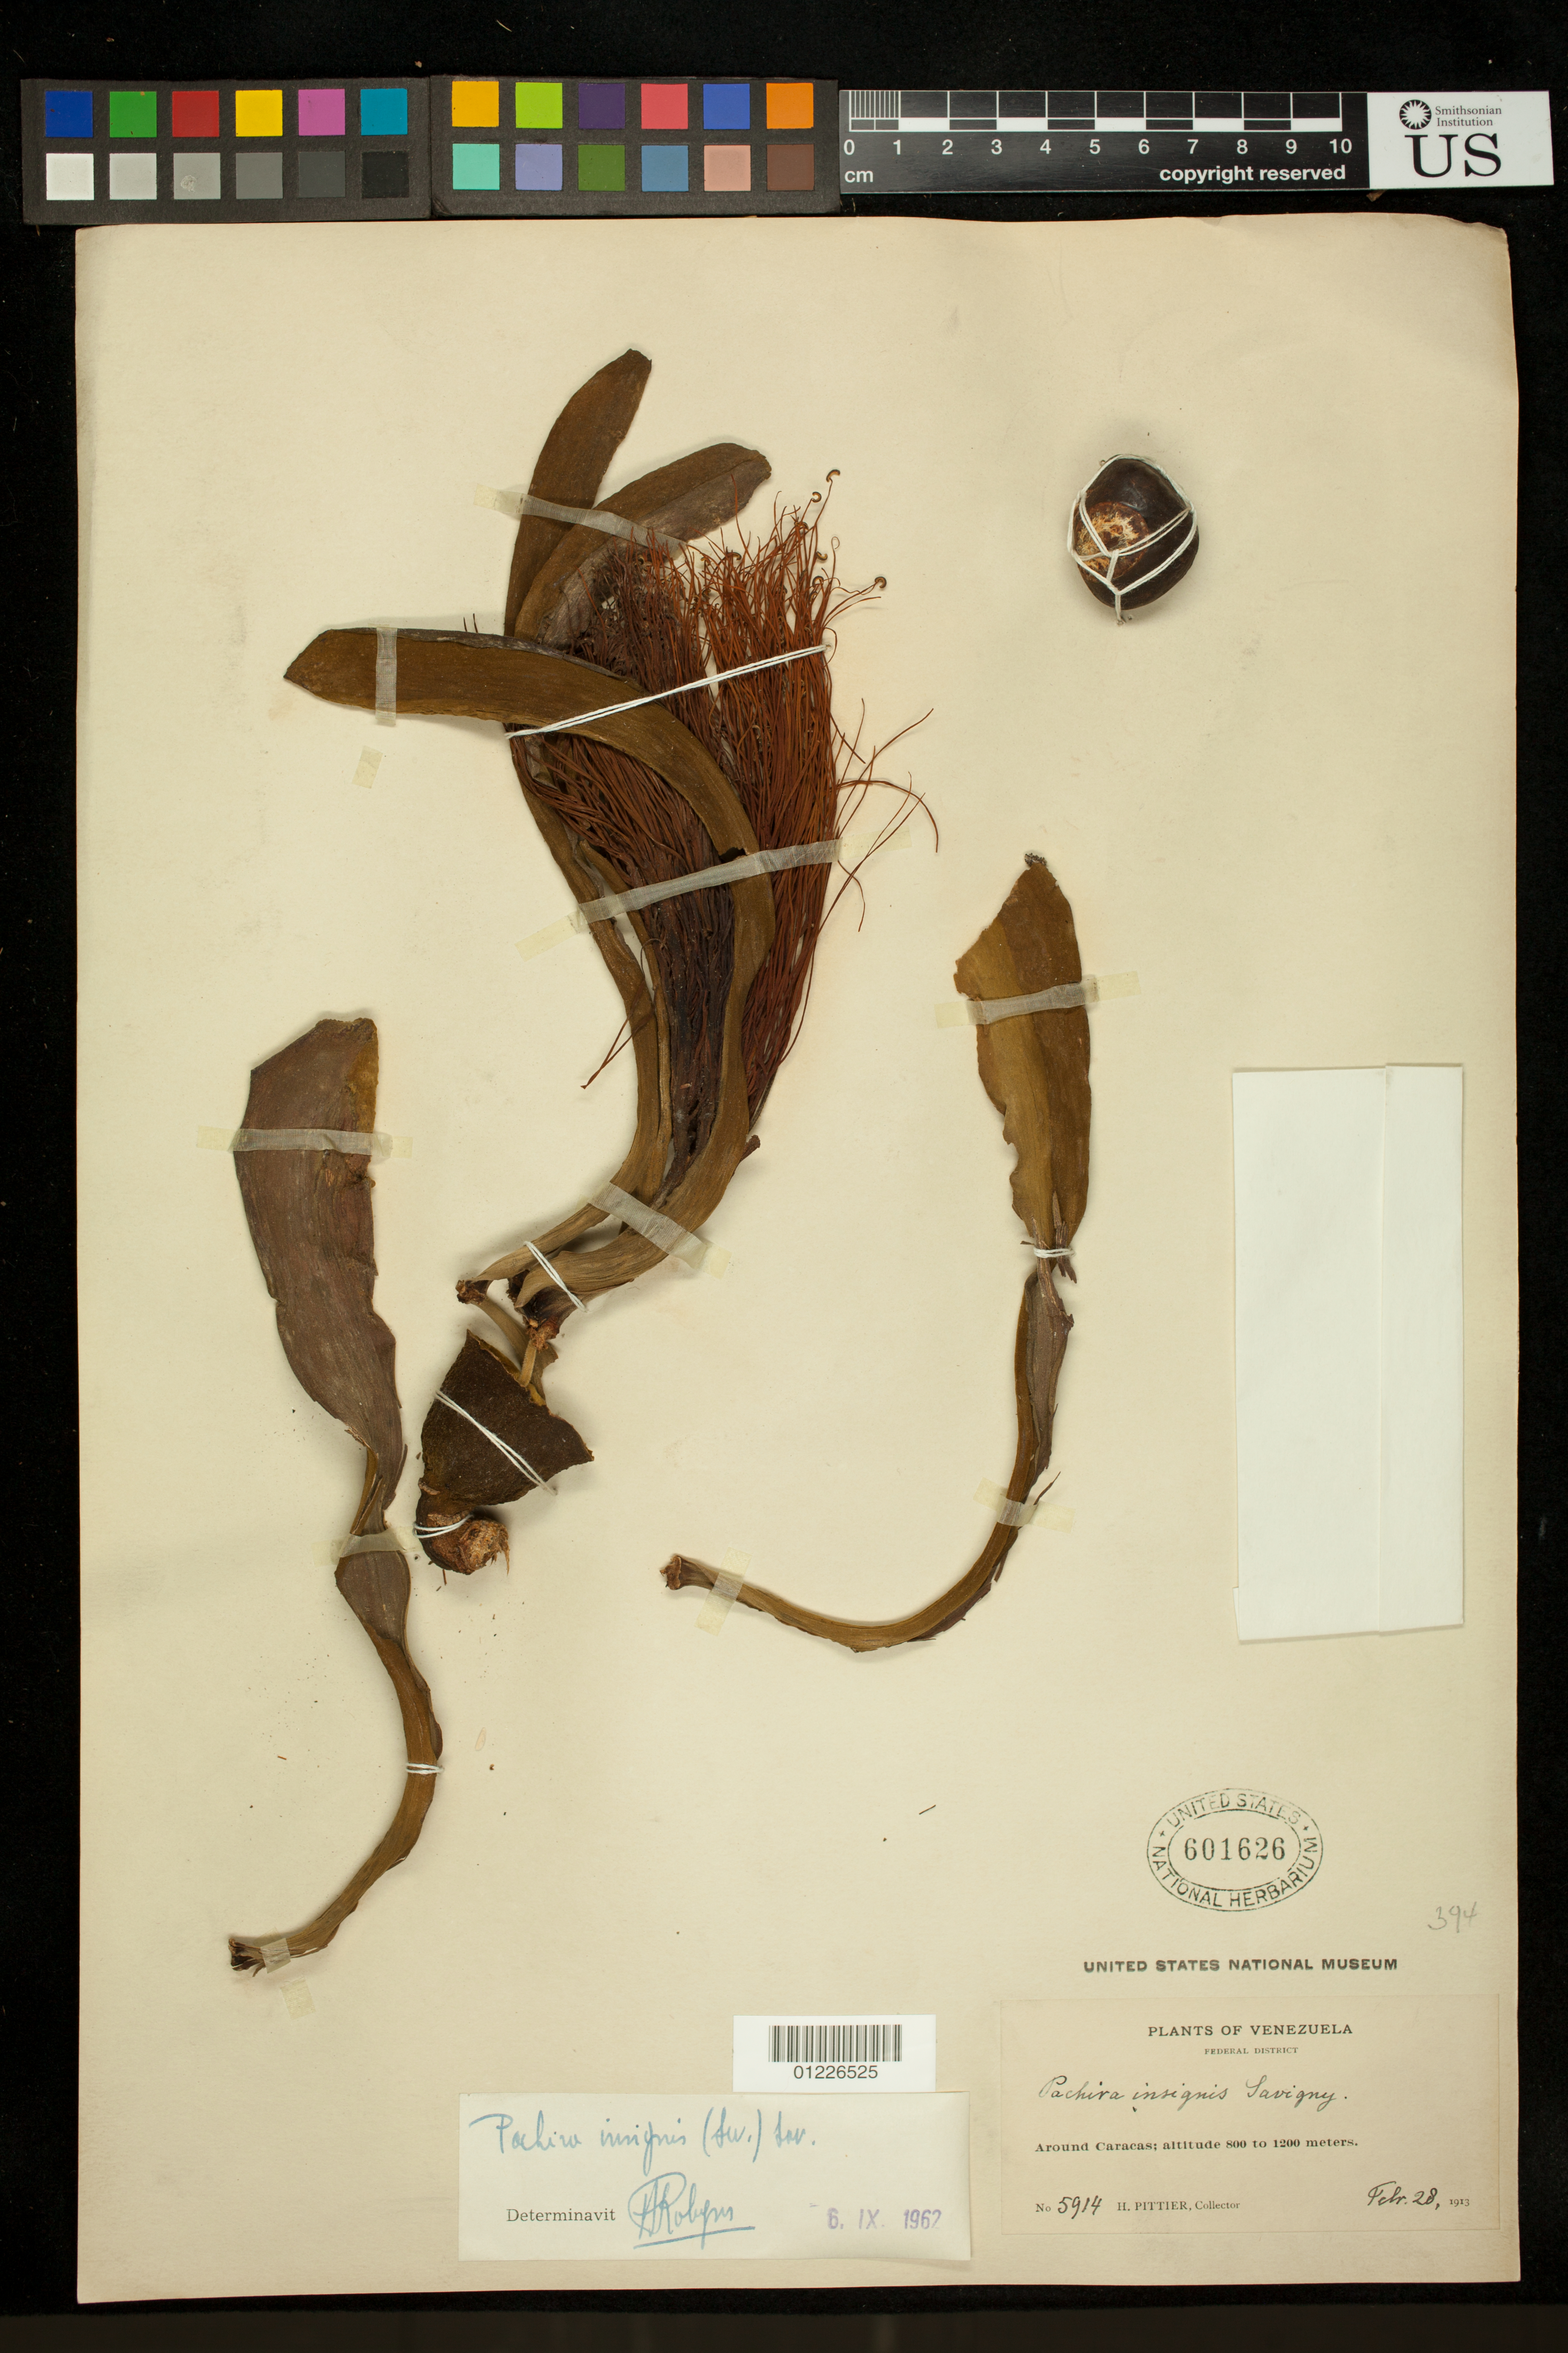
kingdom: Plantae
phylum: Tracheophyta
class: Magnoliopsida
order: Malvales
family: Malvaceae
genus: Pachira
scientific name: Pachira insignis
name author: (Sw.) Sw. ex Savigny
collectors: H. F. Pittier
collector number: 5914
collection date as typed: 2/28/1913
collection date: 1913-02-28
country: Venezuela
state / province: Distrito Federal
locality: Around Caracas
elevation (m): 800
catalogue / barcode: US 601626